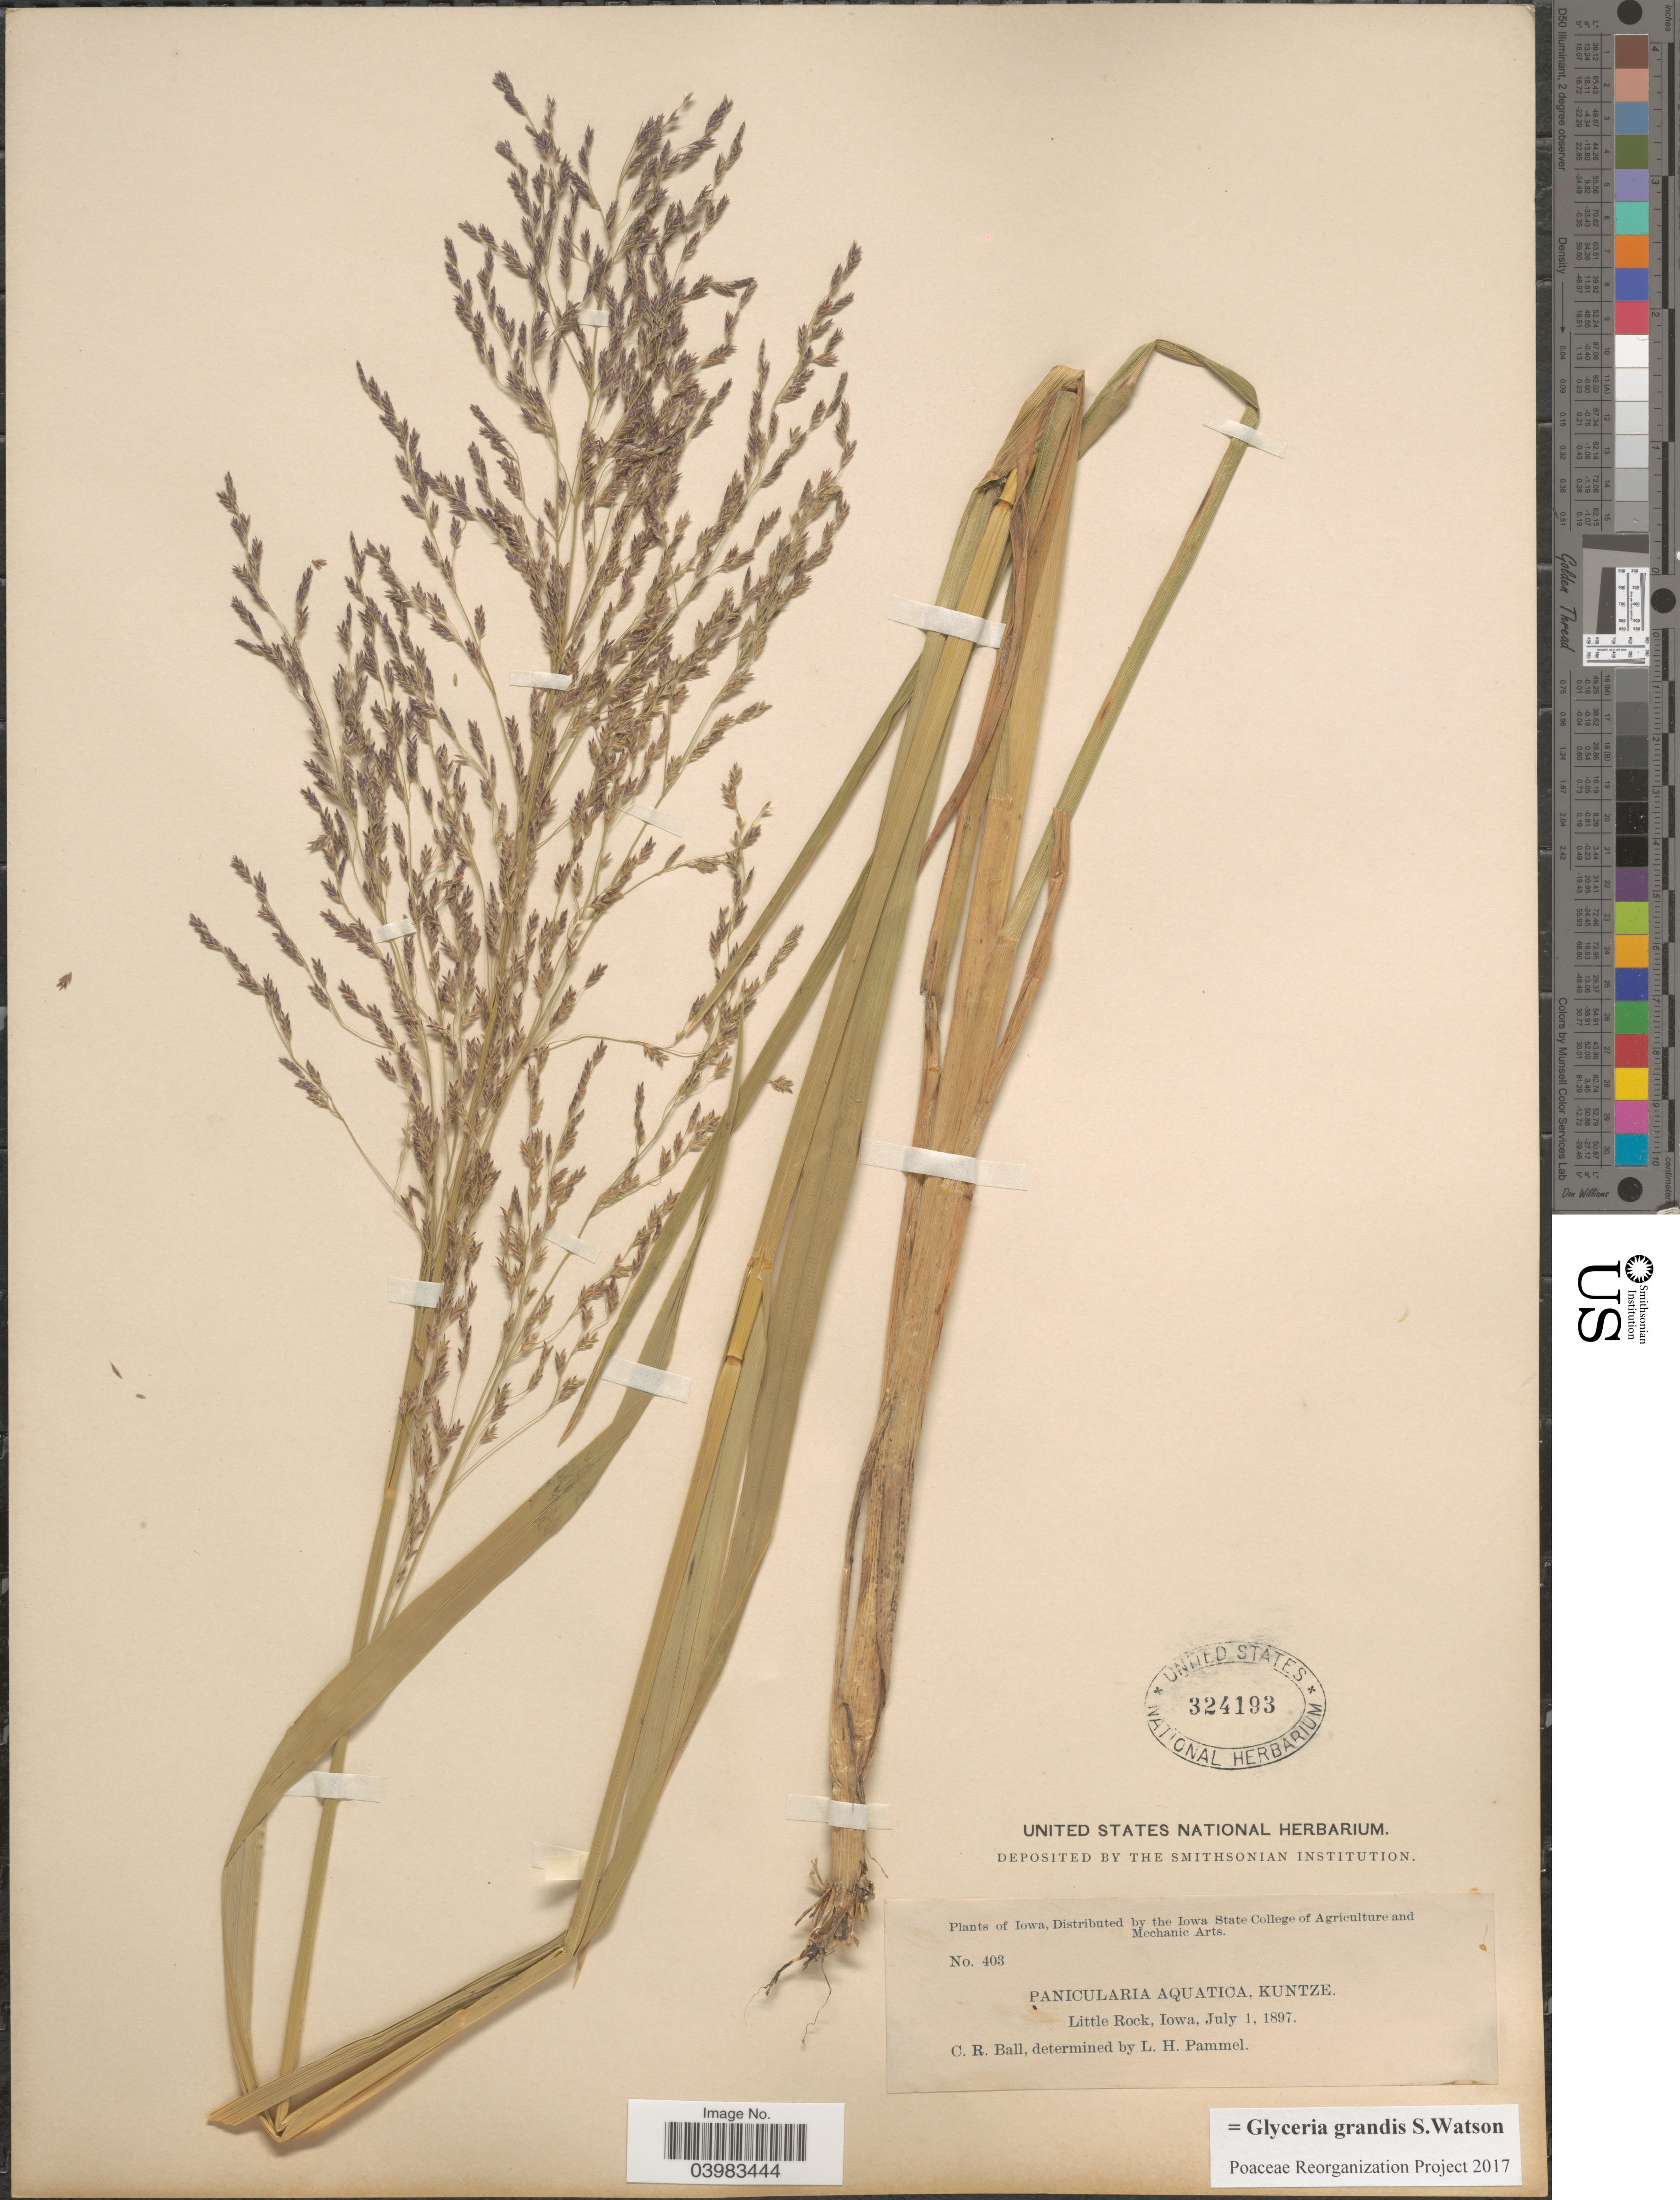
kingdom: Plantae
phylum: Tracheophyta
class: Liliopsida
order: Poales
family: Poaceae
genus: Glyceria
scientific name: Glyceria grandis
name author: S. Watson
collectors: C. R. Ball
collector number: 403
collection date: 1897-07-01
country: United States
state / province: Iowa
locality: Little Rock.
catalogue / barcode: US 324193